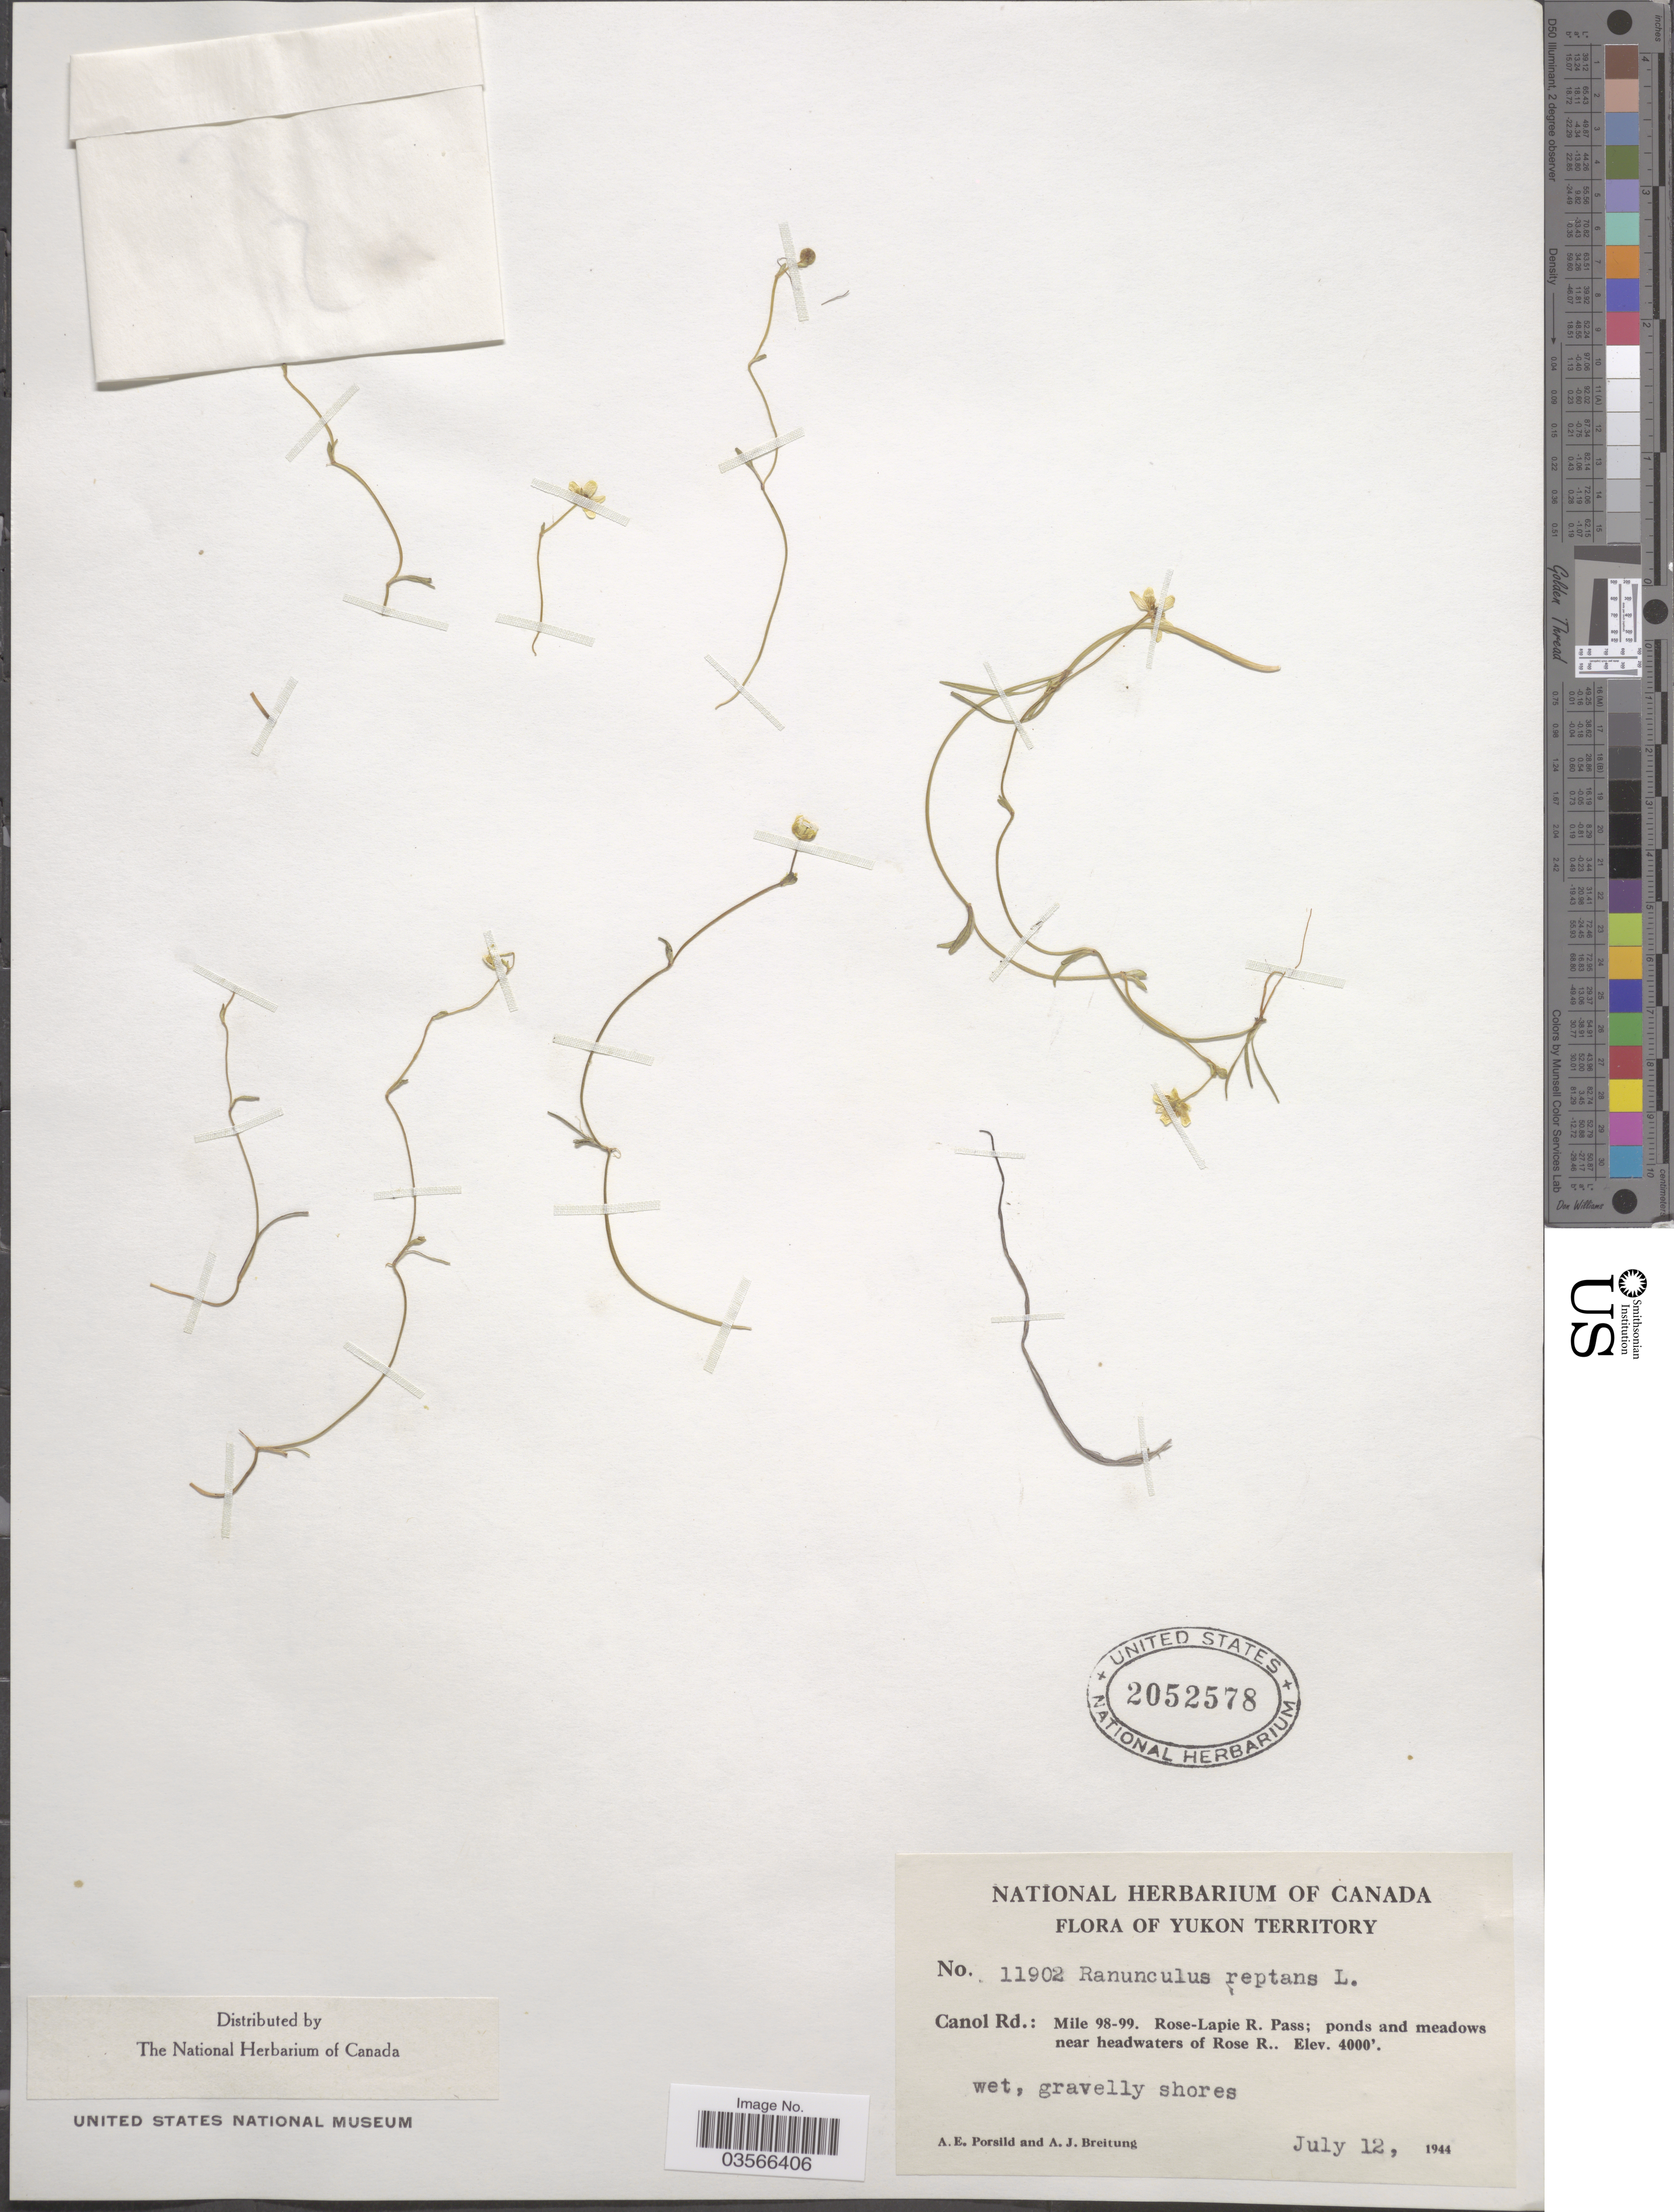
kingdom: Plantae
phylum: Tracheophyta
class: Magnoliopsida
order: Ranunculales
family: Ranunculaceae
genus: Ranunculus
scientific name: Ranunculus flammula var. filiformis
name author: (Michx.) Hook.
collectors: A. E. Porsild & A. Breitung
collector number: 11902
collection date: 1944-07-12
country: Canada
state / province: Yukon Territory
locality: Canol Rd.: Mile 98-99. Rose-Lapie R. Pass; ponds and meadows near headwaters of Rose R.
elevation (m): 1219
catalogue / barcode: US 2052578